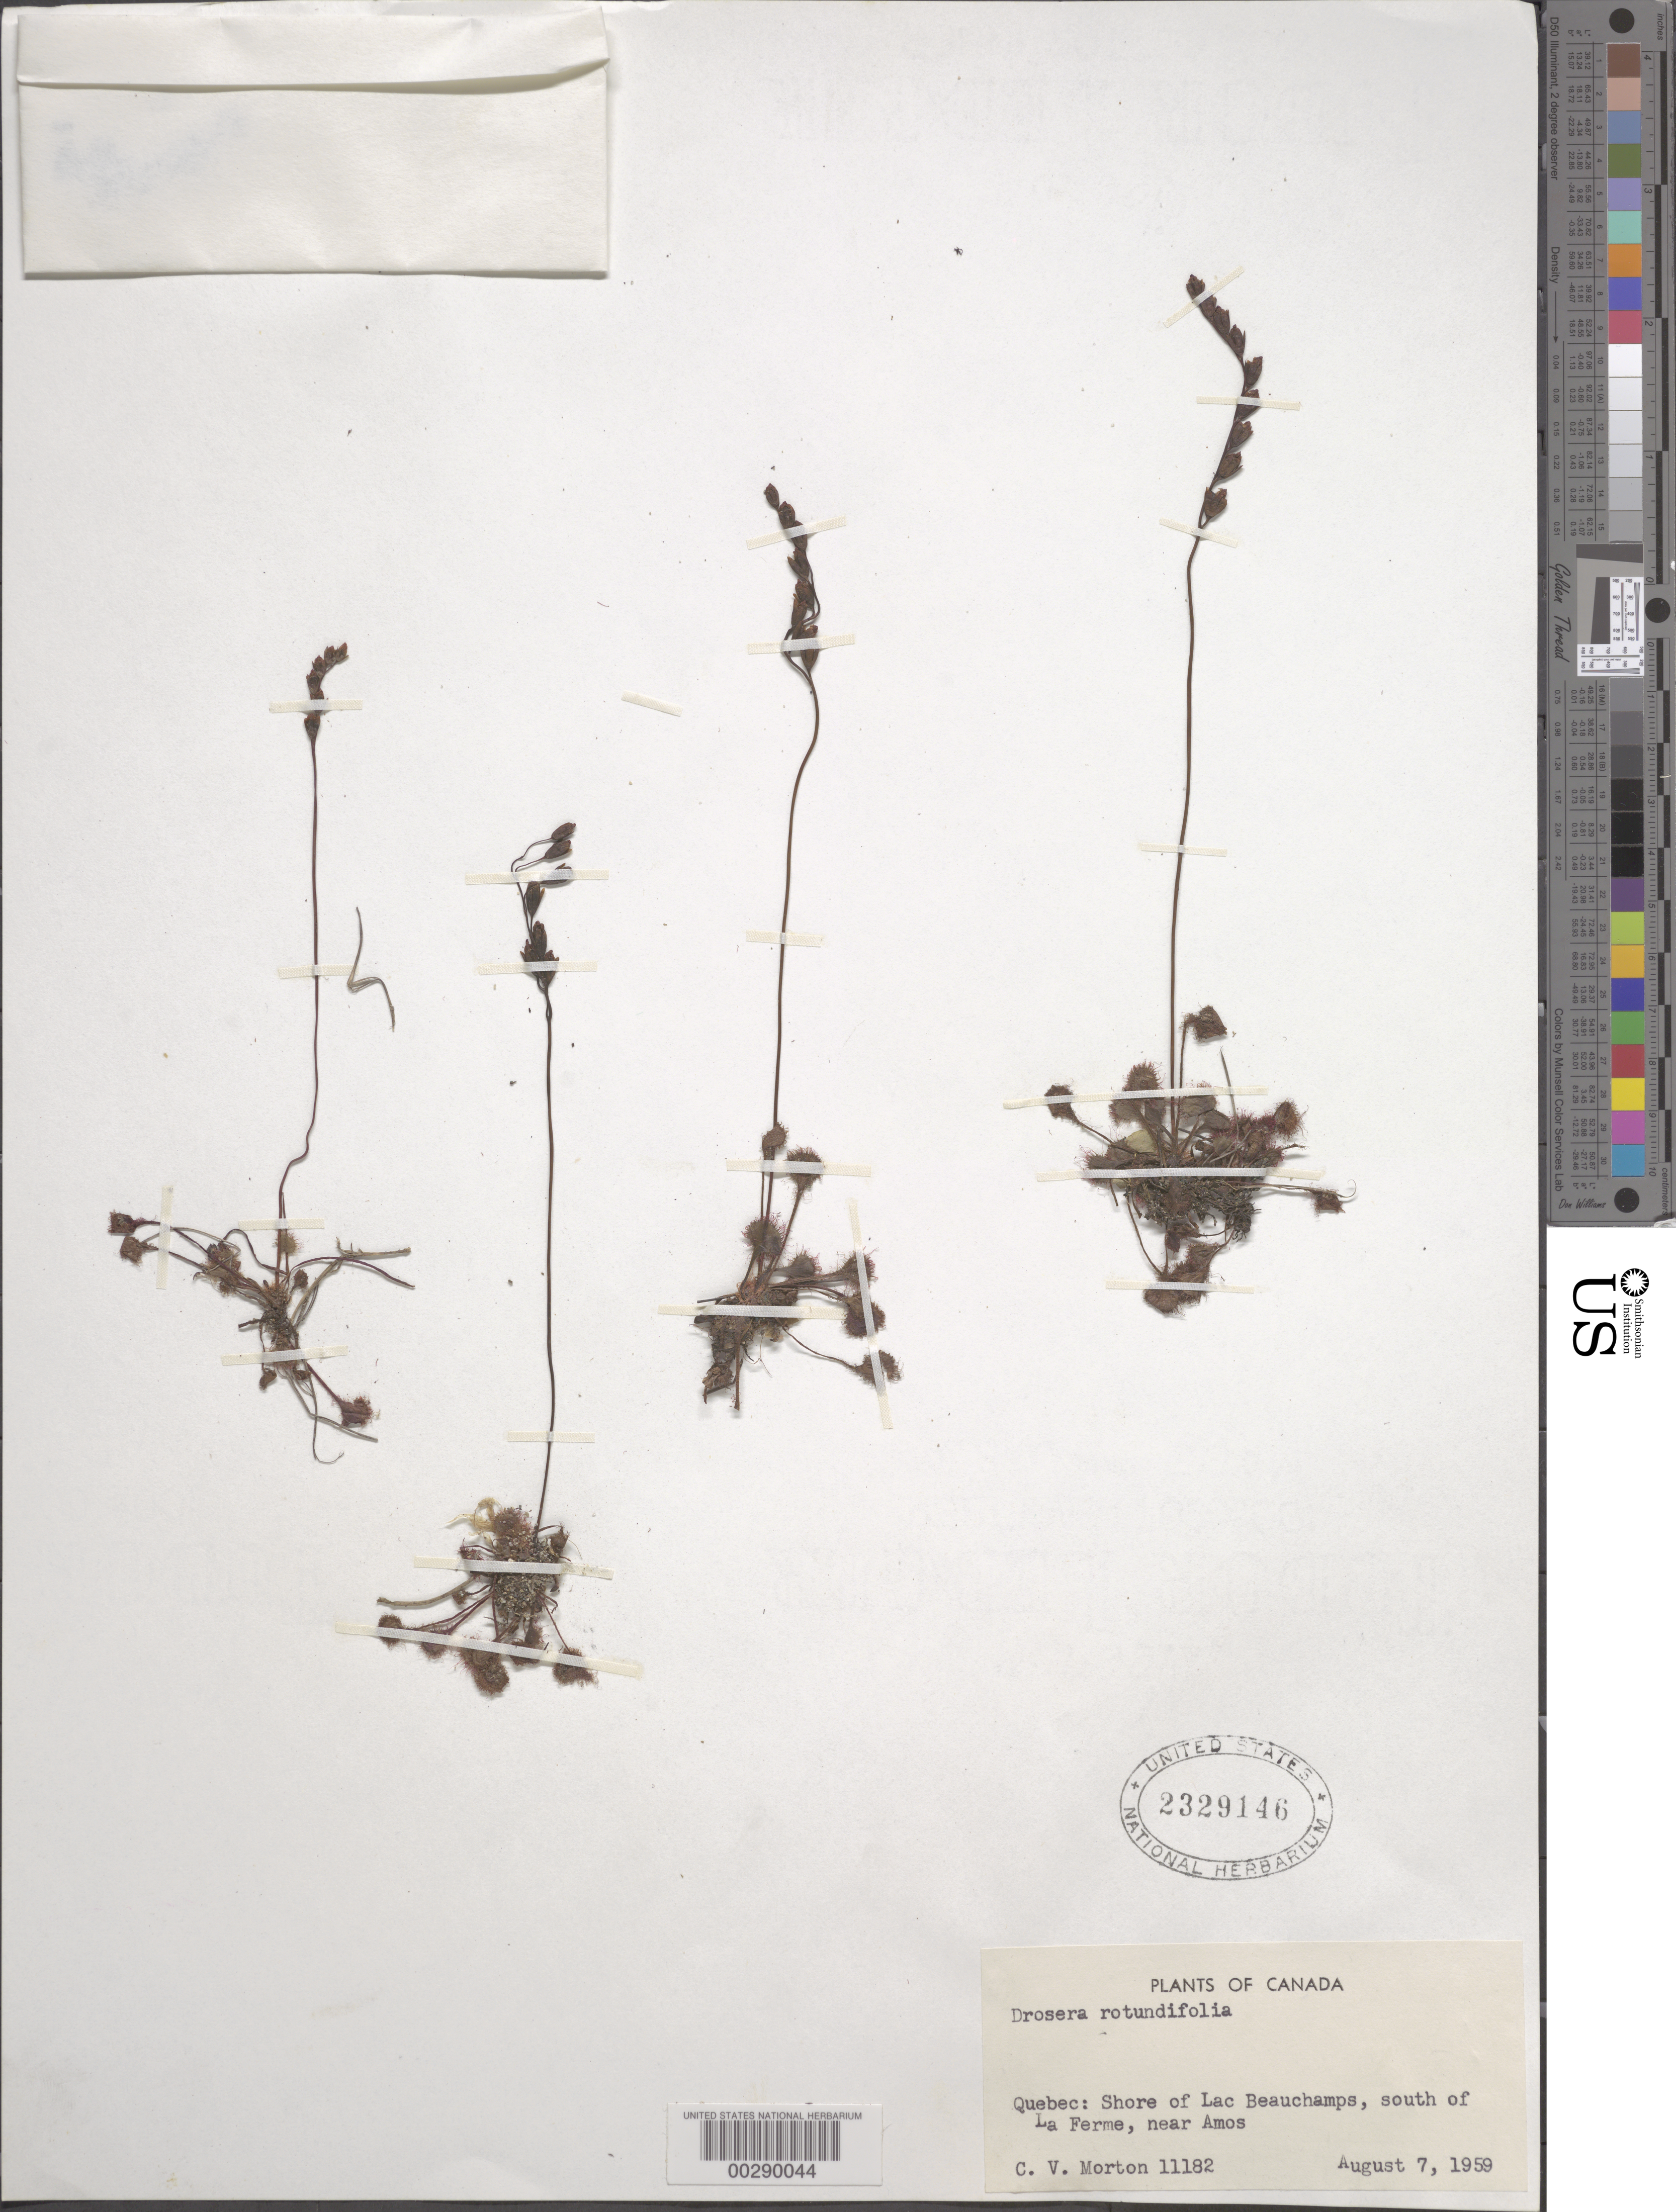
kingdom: Plantae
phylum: Tracheophyta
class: Magnoliopsida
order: Caryophyllales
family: Droseraceae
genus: Drosera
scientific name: Drosera rotundifolia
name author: L.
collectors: C. V. Morton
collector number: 11182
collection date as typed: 07 Aug 1959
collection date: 1959-08-07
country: Canada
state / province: Quebec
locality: Shore of lac beauchamps, s of la ferme, near amos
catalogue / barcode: US 2329146